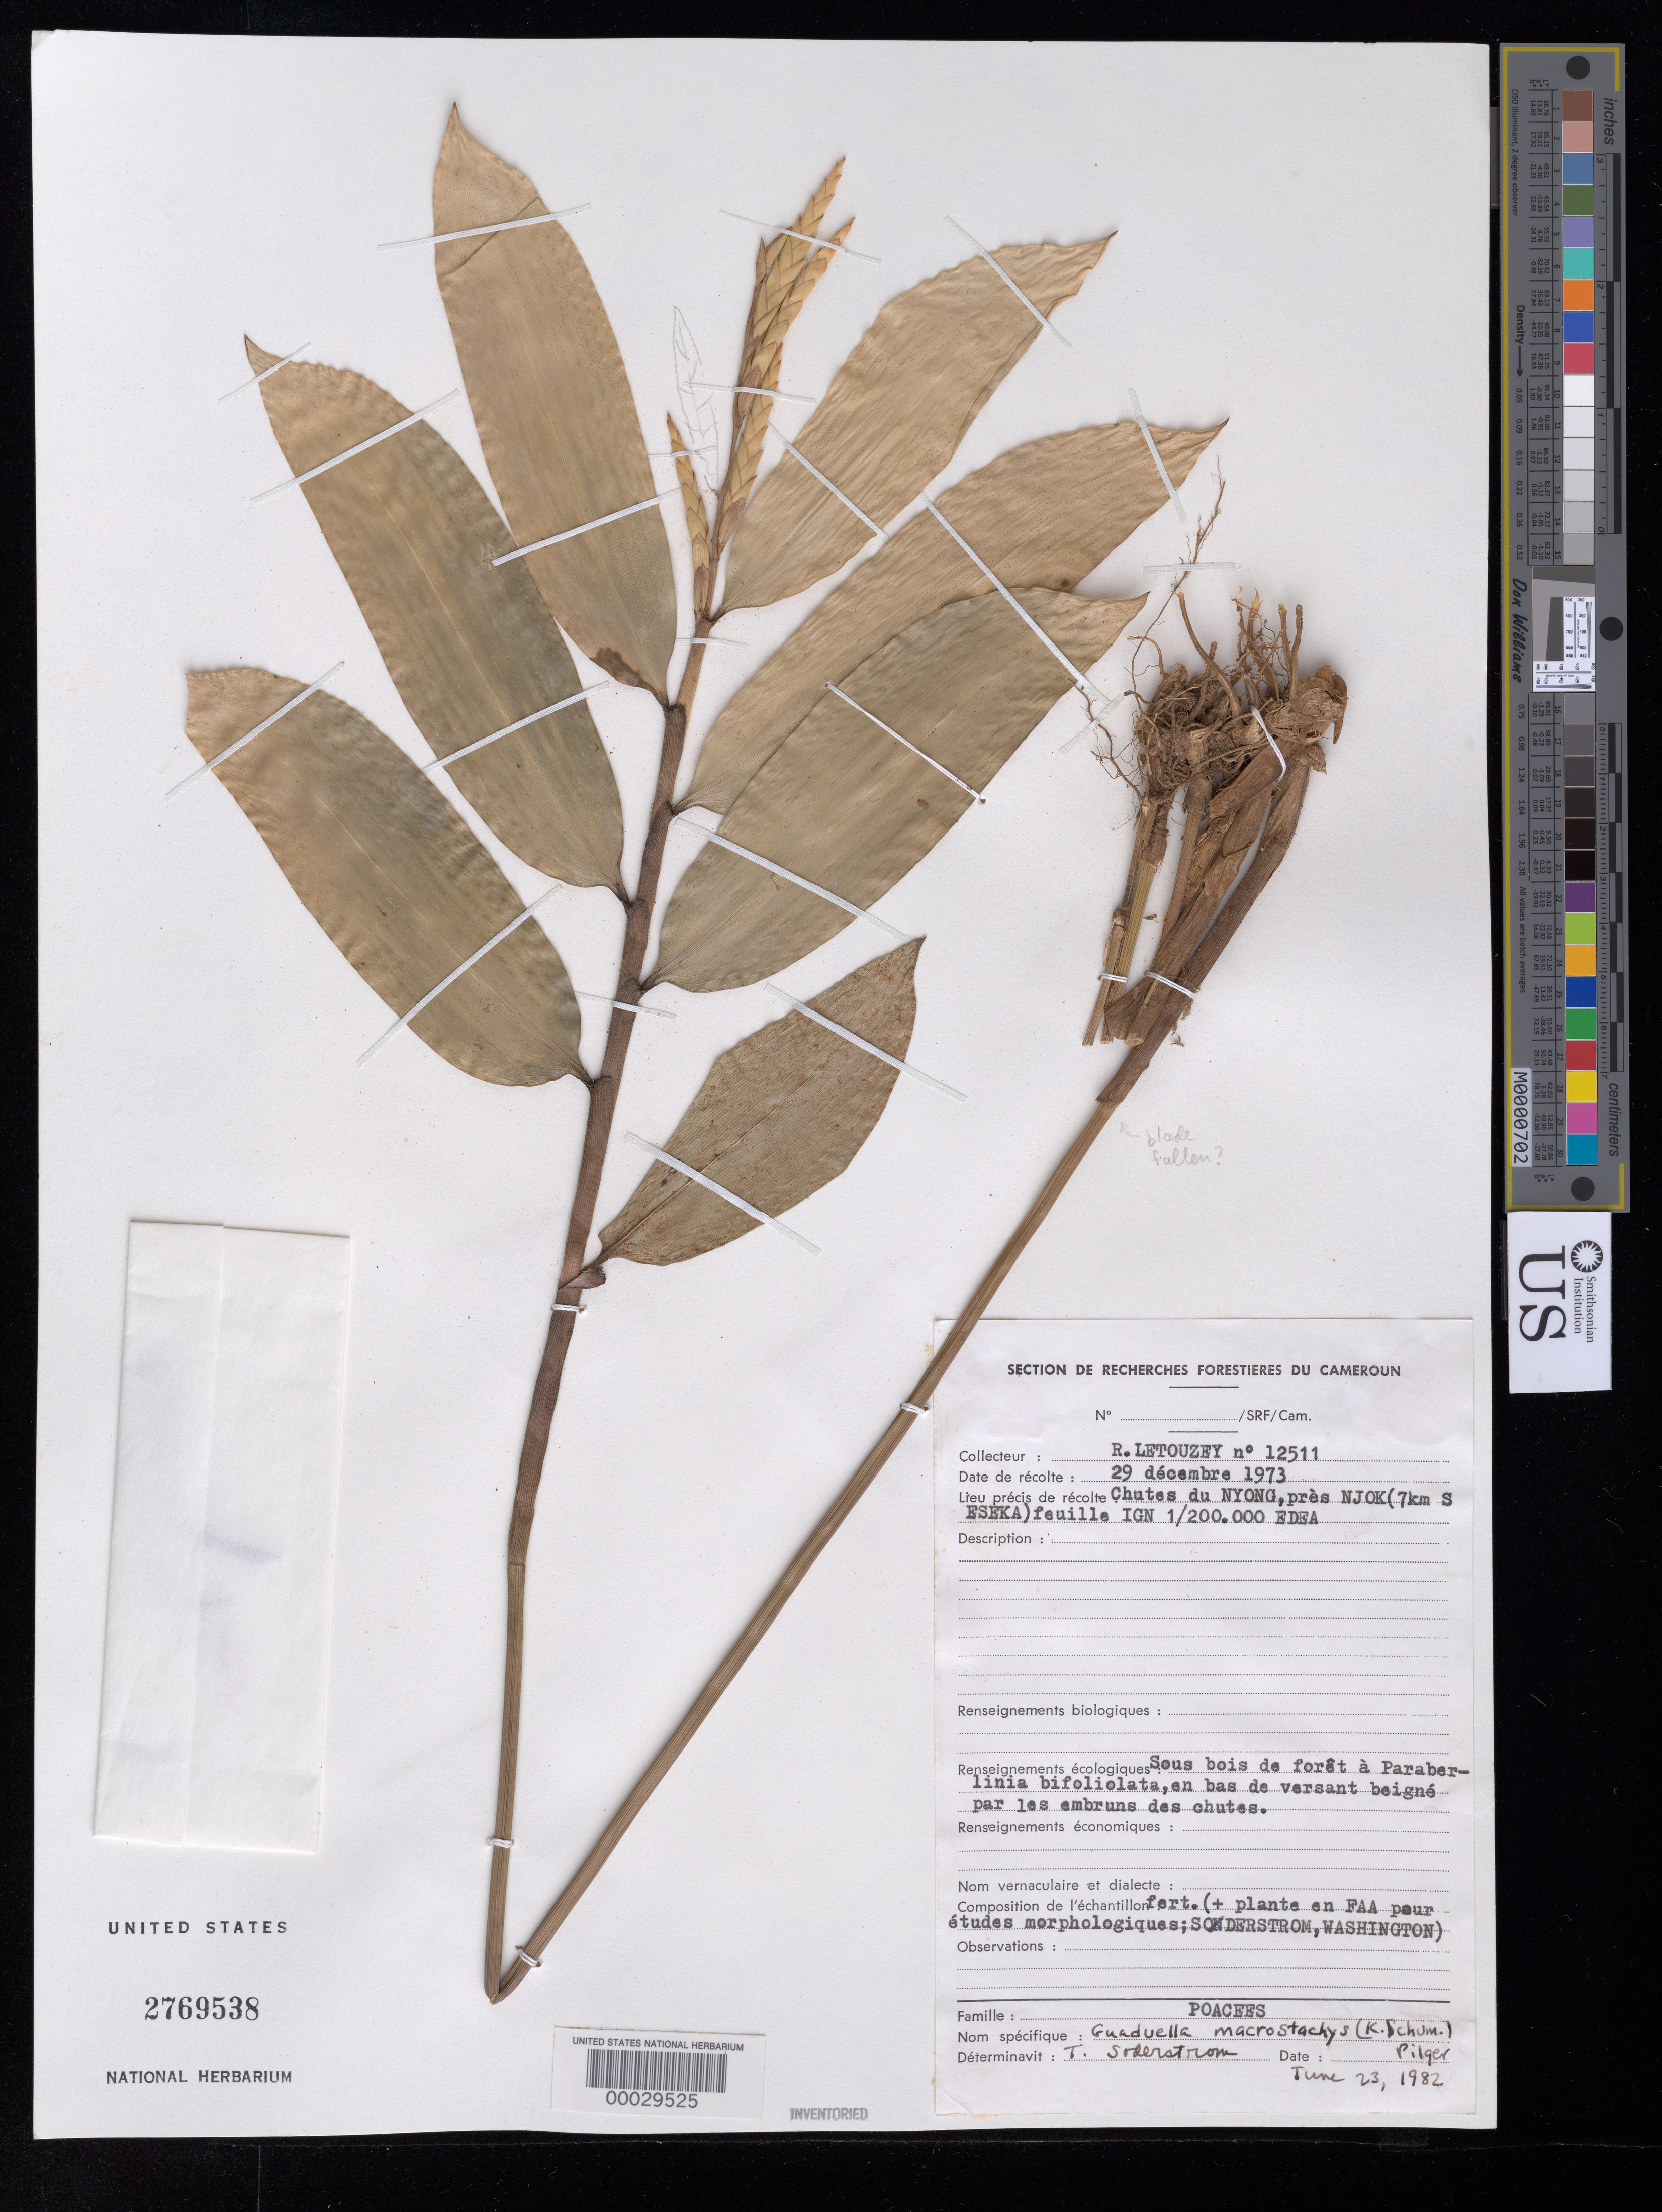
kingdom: Plantae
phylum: Tracheophyta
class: Liliopsida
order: Poales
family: Poaceae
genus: Guaduella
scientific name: Guaduella macrostachys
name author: (K. Schum.) Pilg.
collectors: R. Letouzey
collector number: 12511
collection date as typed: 29 Dec 1973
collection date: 1973-12-29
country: Cameroon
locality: Chutes du nyong, pres njok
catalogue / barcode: US 2769538